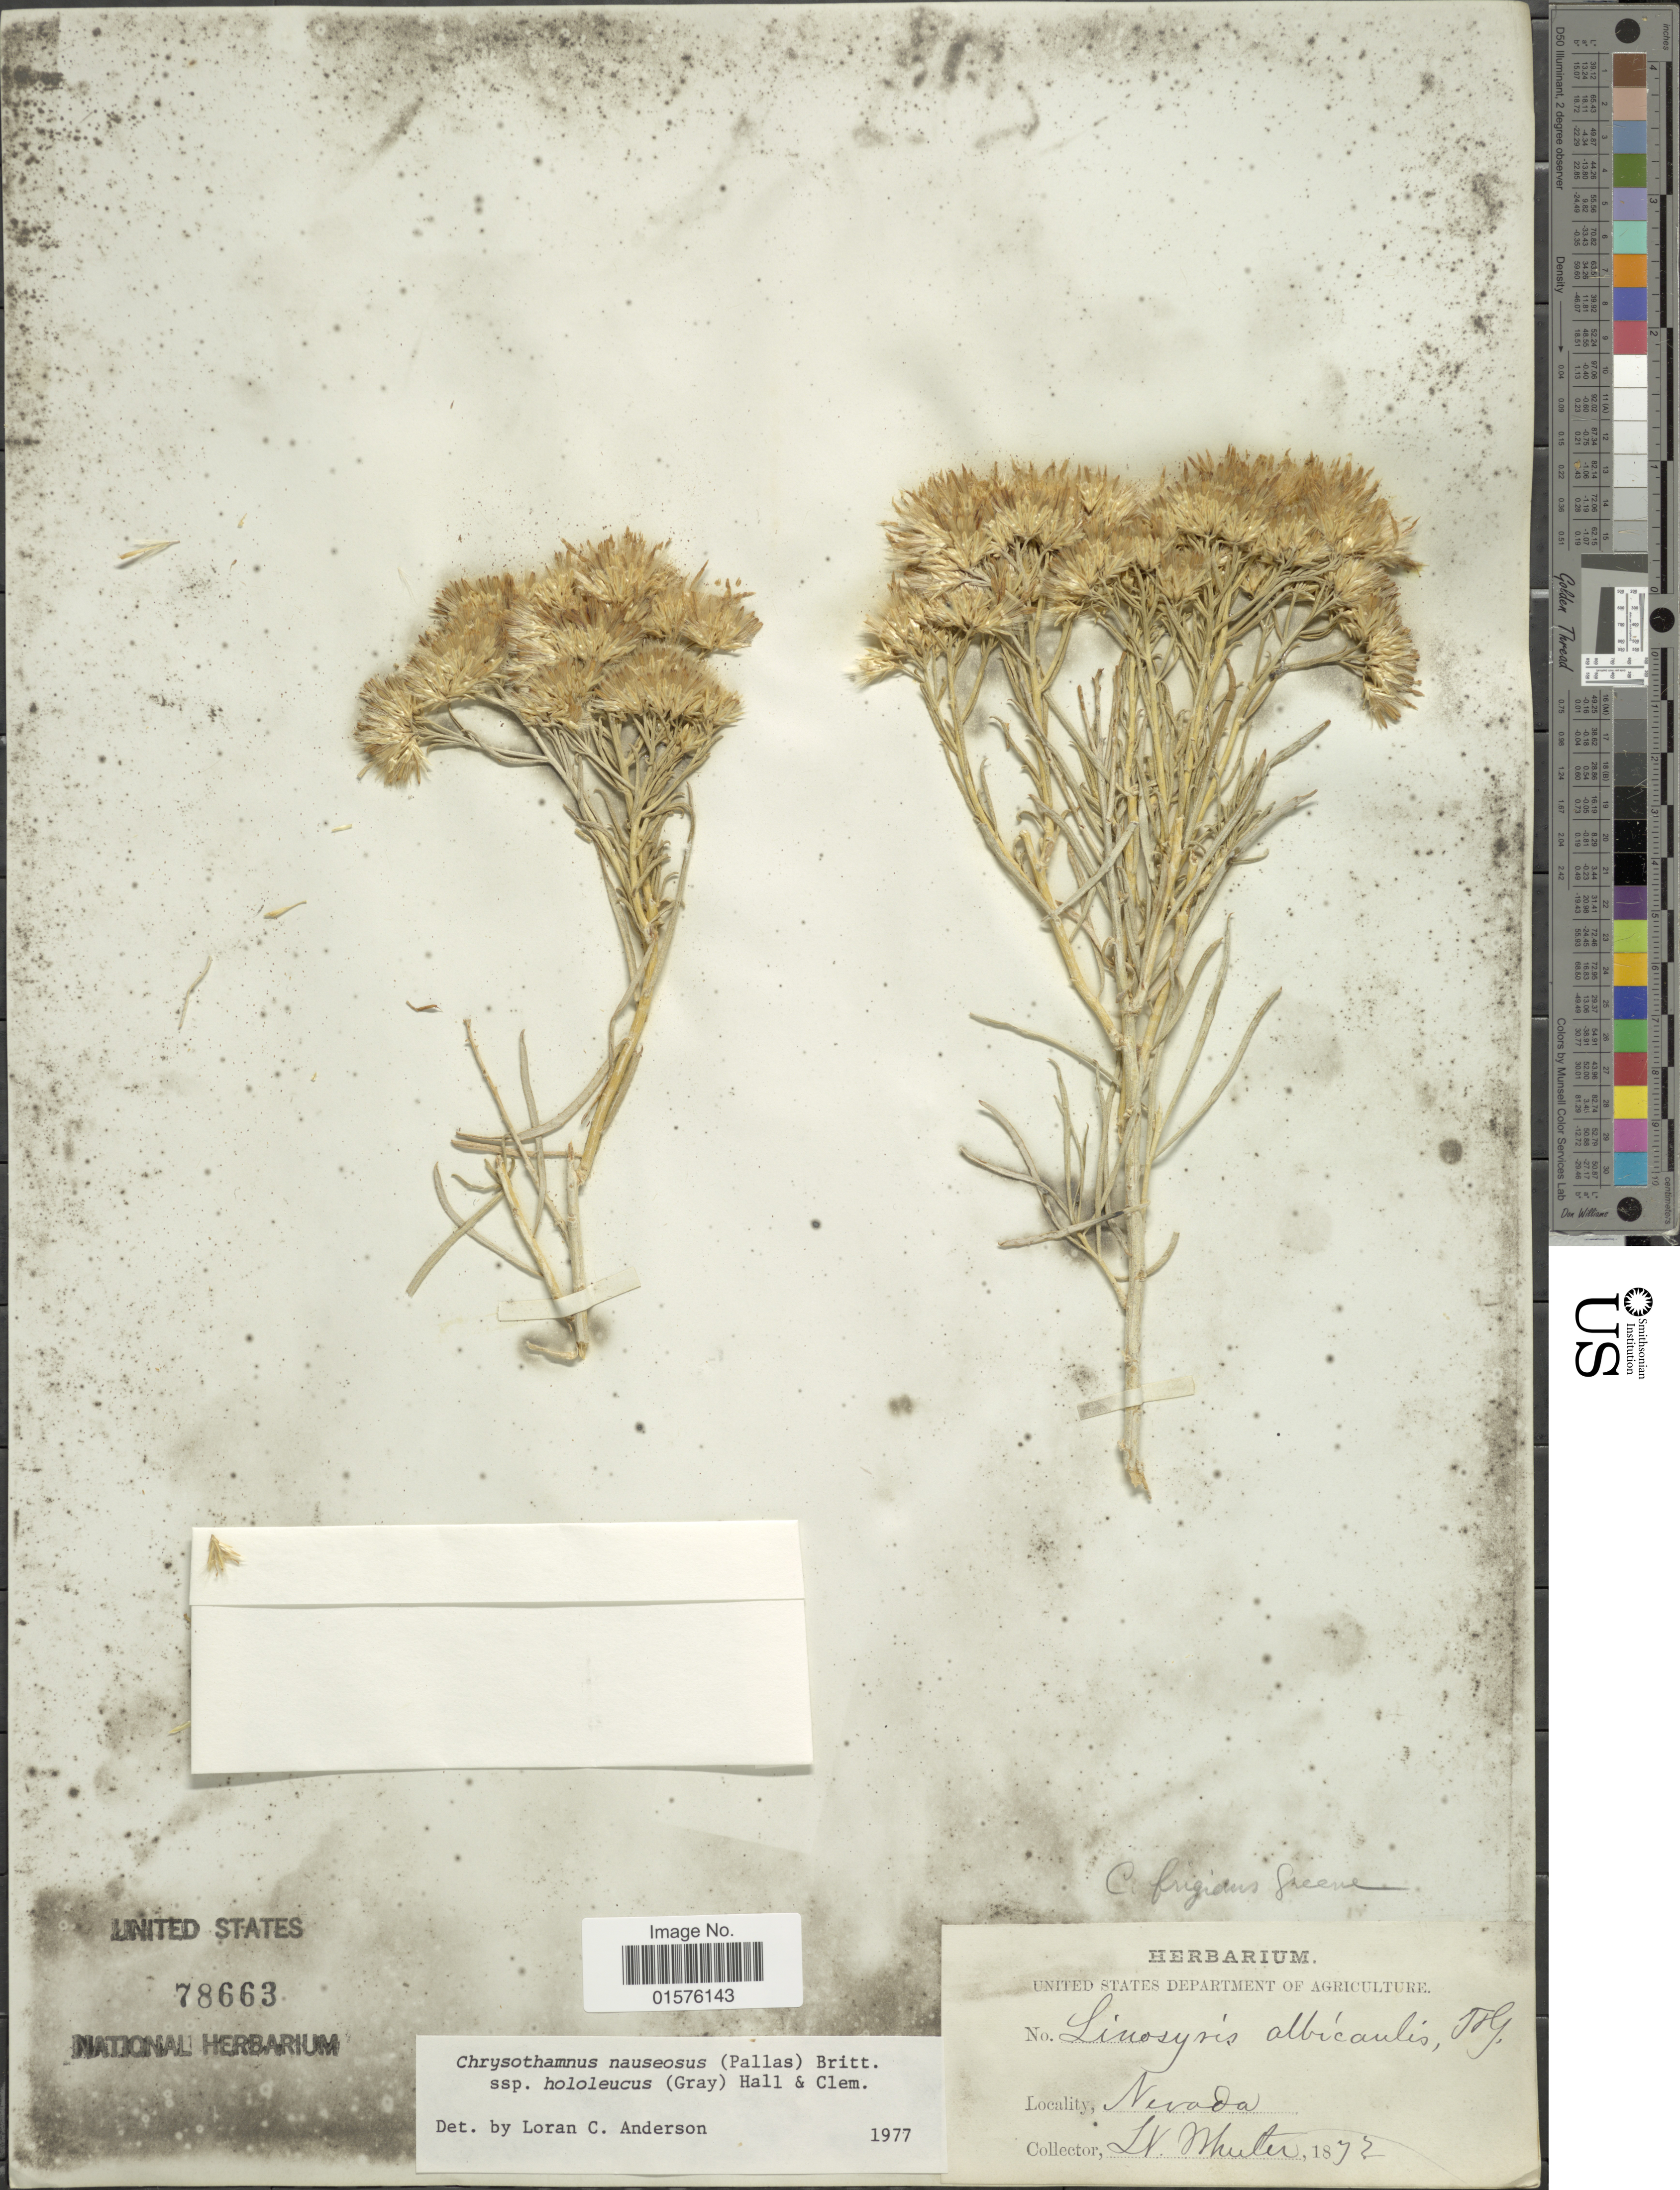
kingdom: Plantae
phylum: Tracheophyta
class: Magnoliopsida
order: Asterales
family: Asteraceae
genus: Ericameria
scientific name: Ericameria nauseosa var. hololeuca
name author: (A. Gray) G.L. Nesom & G.I. Baird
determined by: Urbatsch, Lowell E., Curator (LSU), Louisiana State University (UNITED STATES)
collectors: L. Nhuter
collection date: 1872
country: United States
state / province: Nevada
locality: Nevada.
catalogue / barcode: US 78663